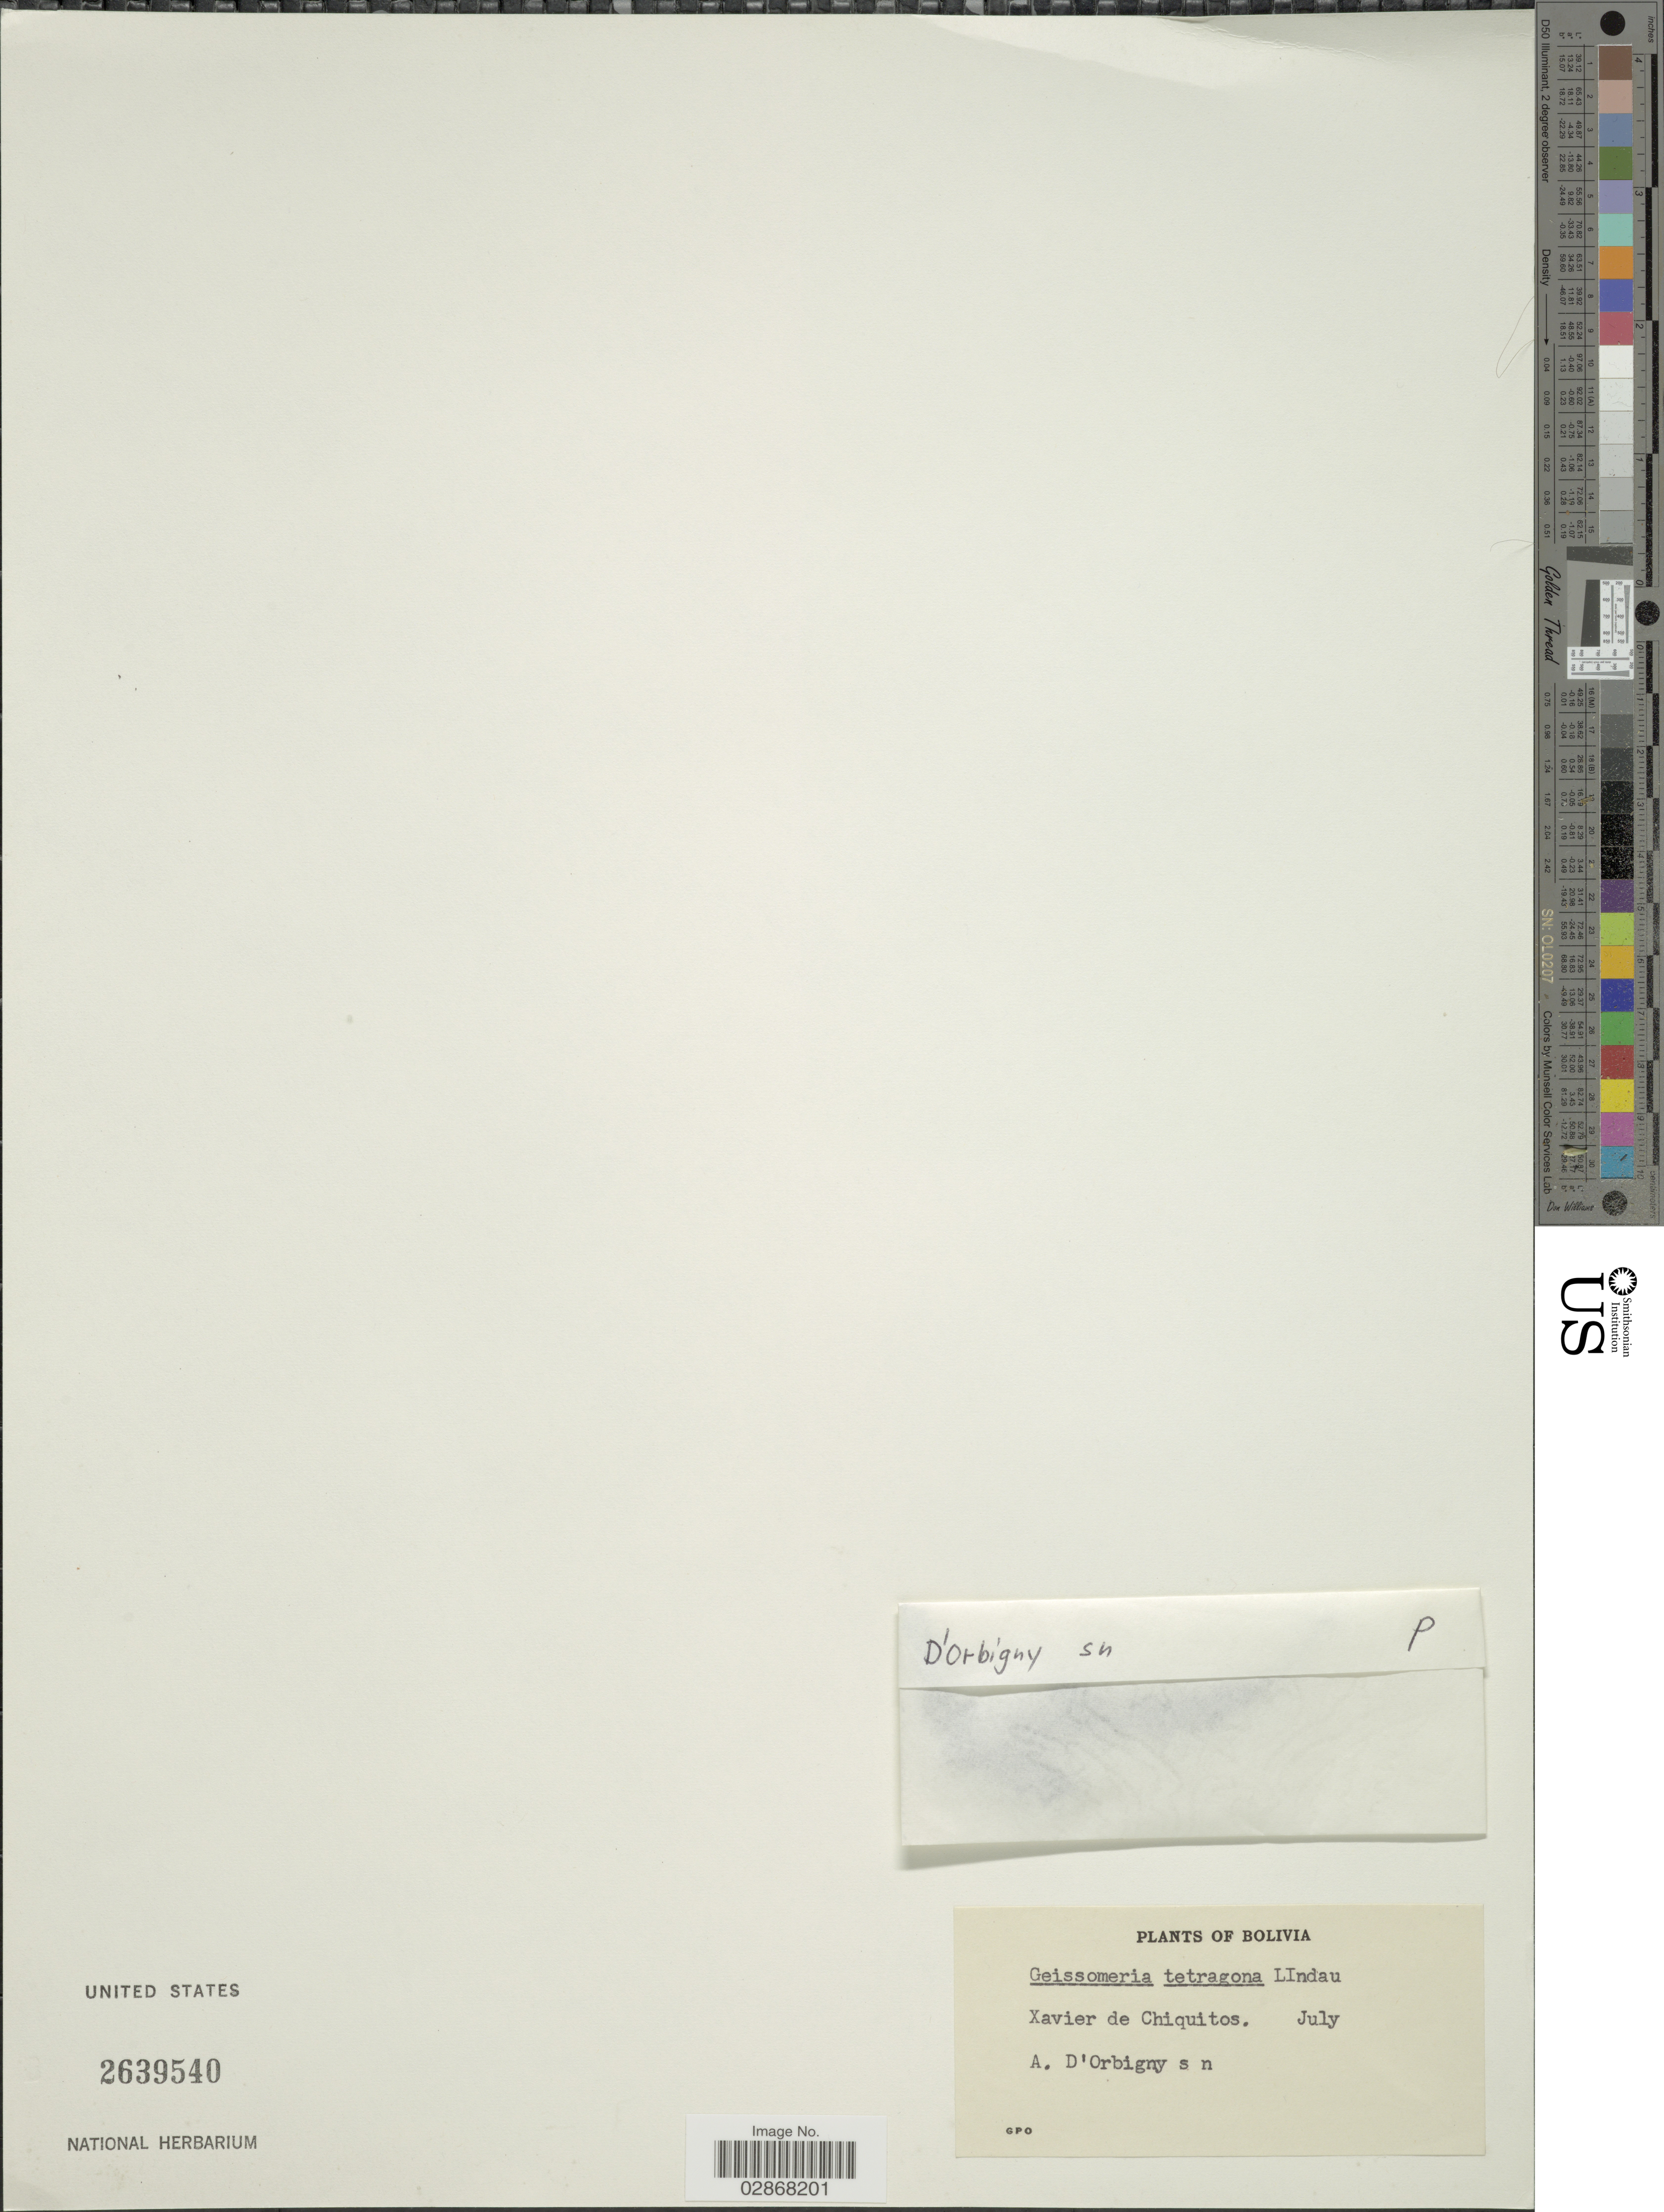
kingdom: Plantae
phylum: Tracheophyta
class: Magnoliopsida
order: Lamiales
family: Acanthaceae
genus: Geissomeria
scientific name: Geissomeria longiflora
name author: Lindl.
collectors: A. D'Orbigny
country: Bolivia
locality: Xavier de Chiquitos.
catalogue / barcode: US 2639540